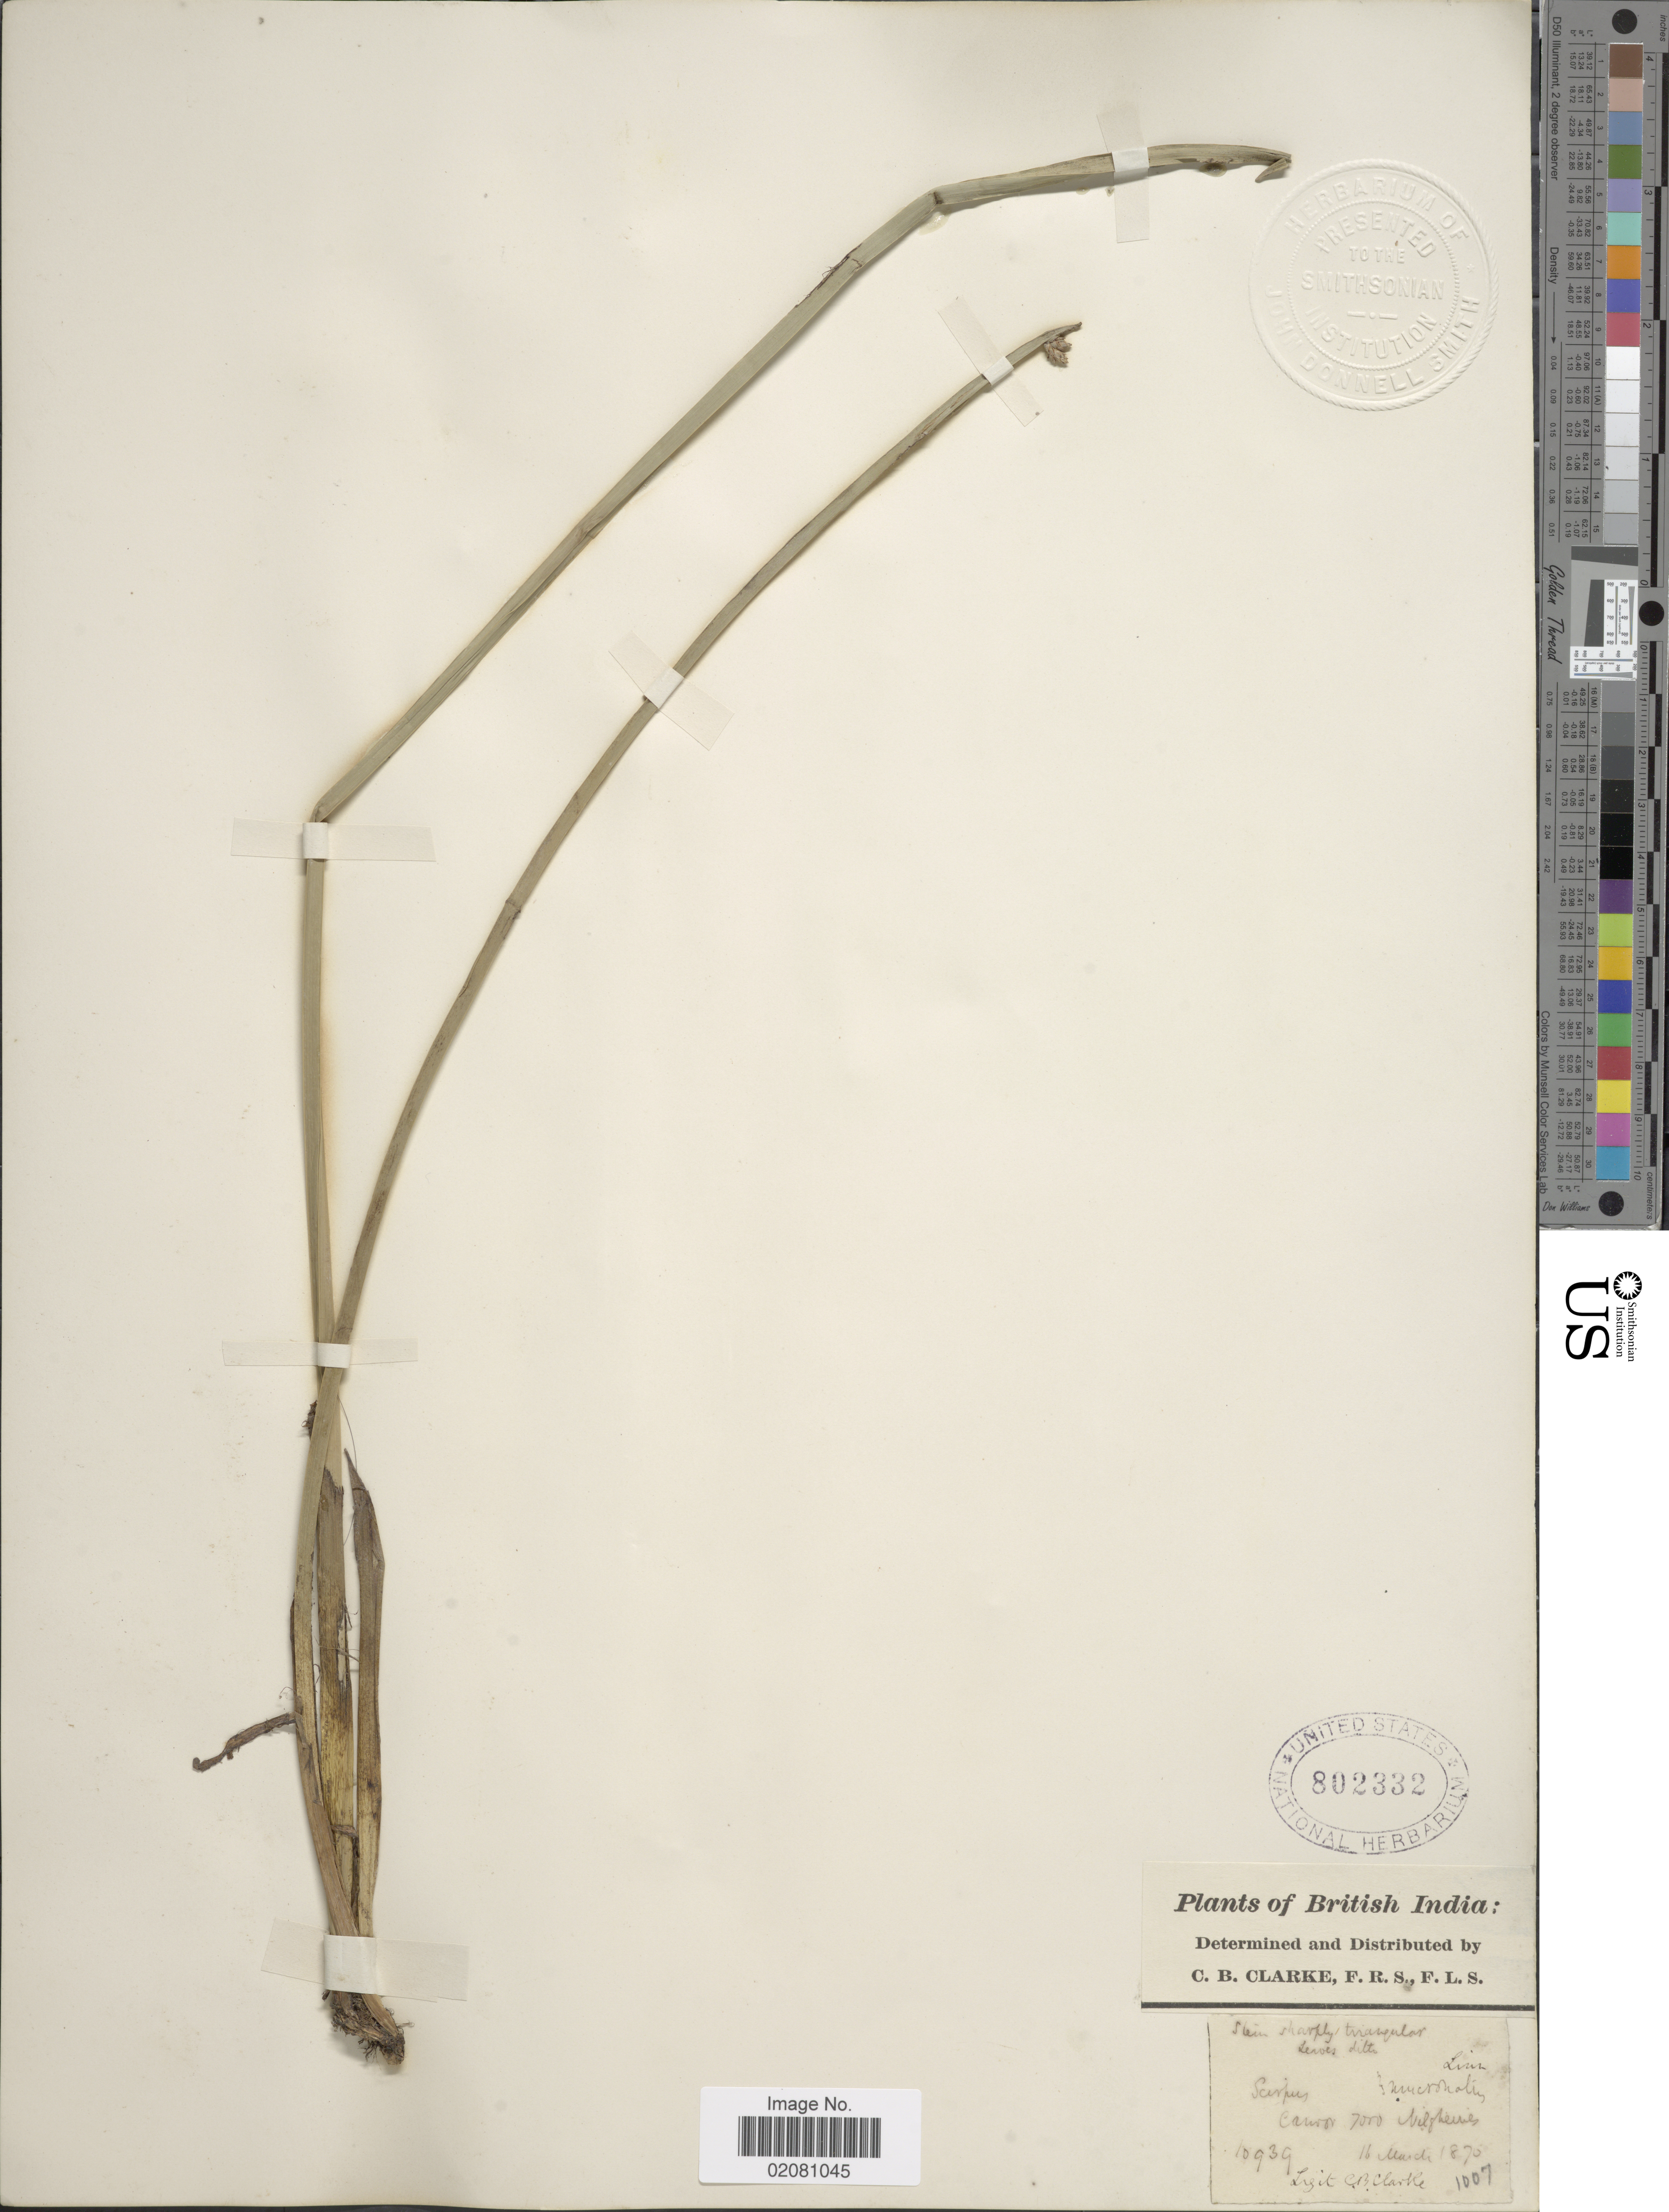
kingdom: Plantae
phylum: Tracheophyta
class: Liliopsida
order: Poales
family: Cyperaceae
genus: Schoenoplectus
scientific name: Schoenoplectus mucronatus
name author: (L.) Palla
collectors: C. B. Clarke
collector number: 10939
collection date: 1870-03-16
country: India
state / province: Tamil Nadu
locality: British India, Canoor Nilgiris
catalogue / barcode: US 802332